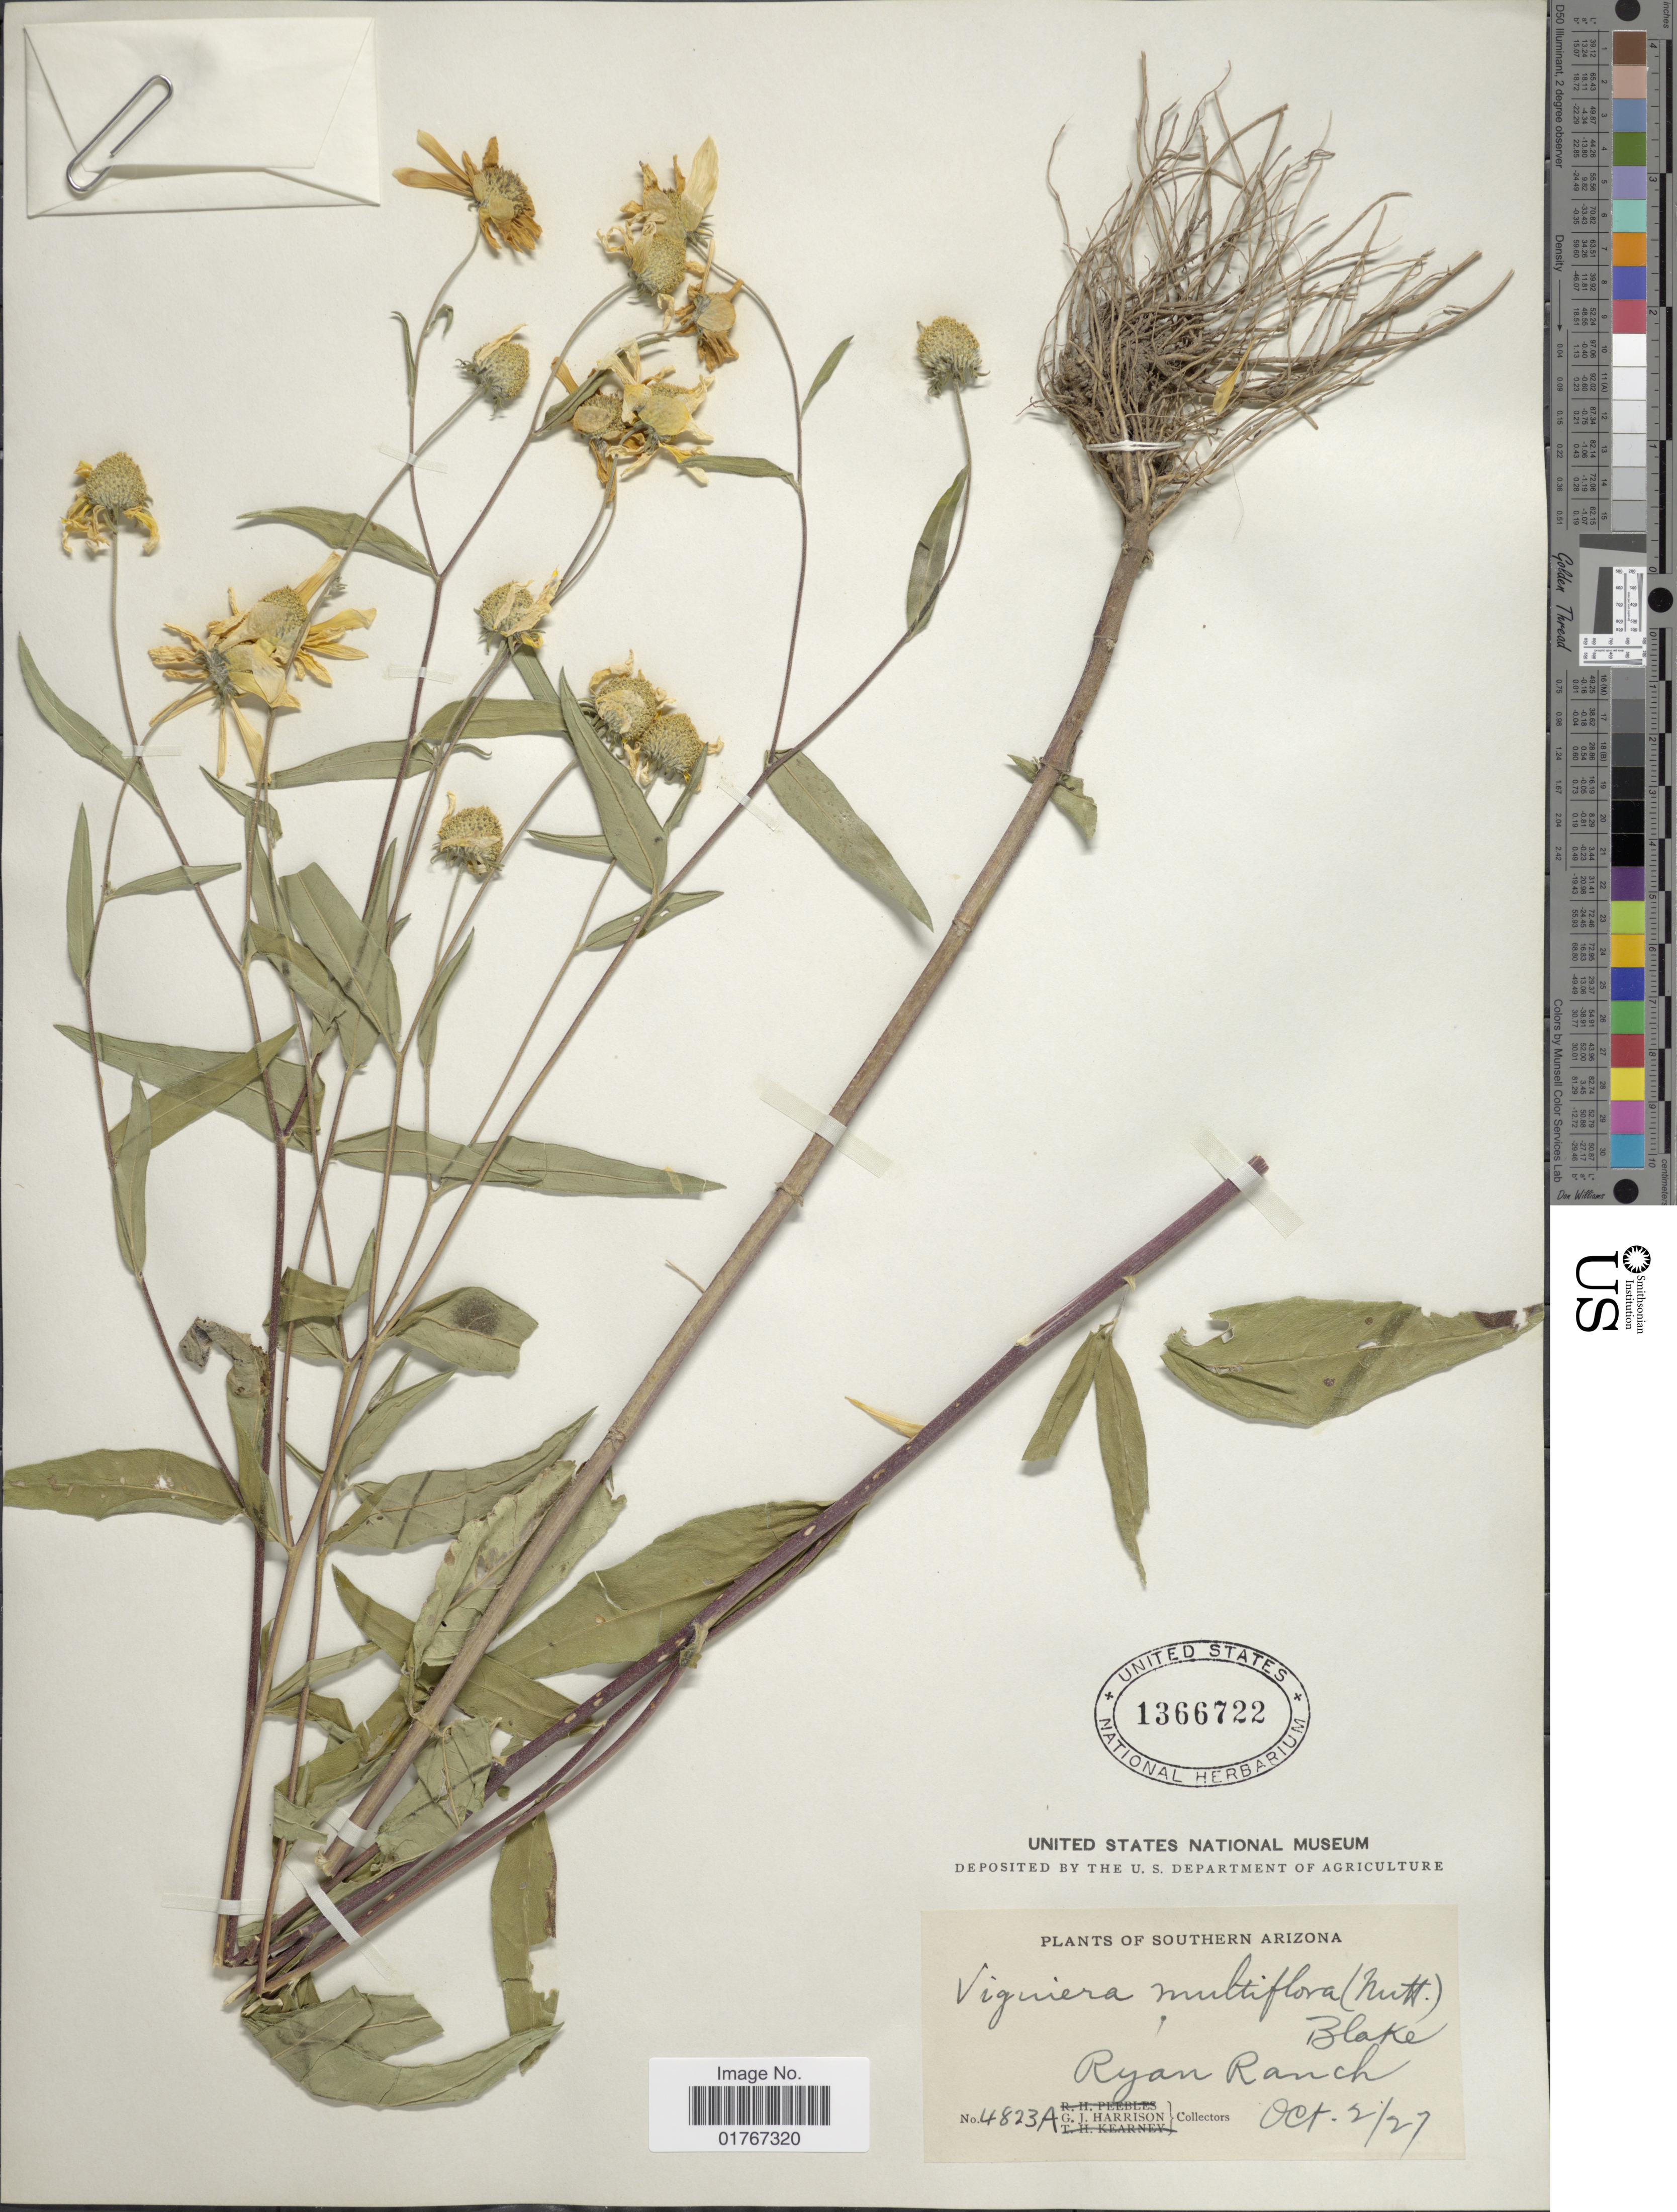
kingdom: Plantae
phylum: Tracheophyta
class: Magnoliopsida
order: Asterales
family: Asteraceae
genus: Heliomeris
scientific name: Heliomeris multiflora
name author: Nutt.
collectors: G. J. Harrison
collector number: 4823A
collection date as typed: Transcribed d/m/y: 2/10/27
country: United States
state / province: Arizona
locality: Southern Arizona, Ryan Ranch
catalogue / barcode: US 1366722